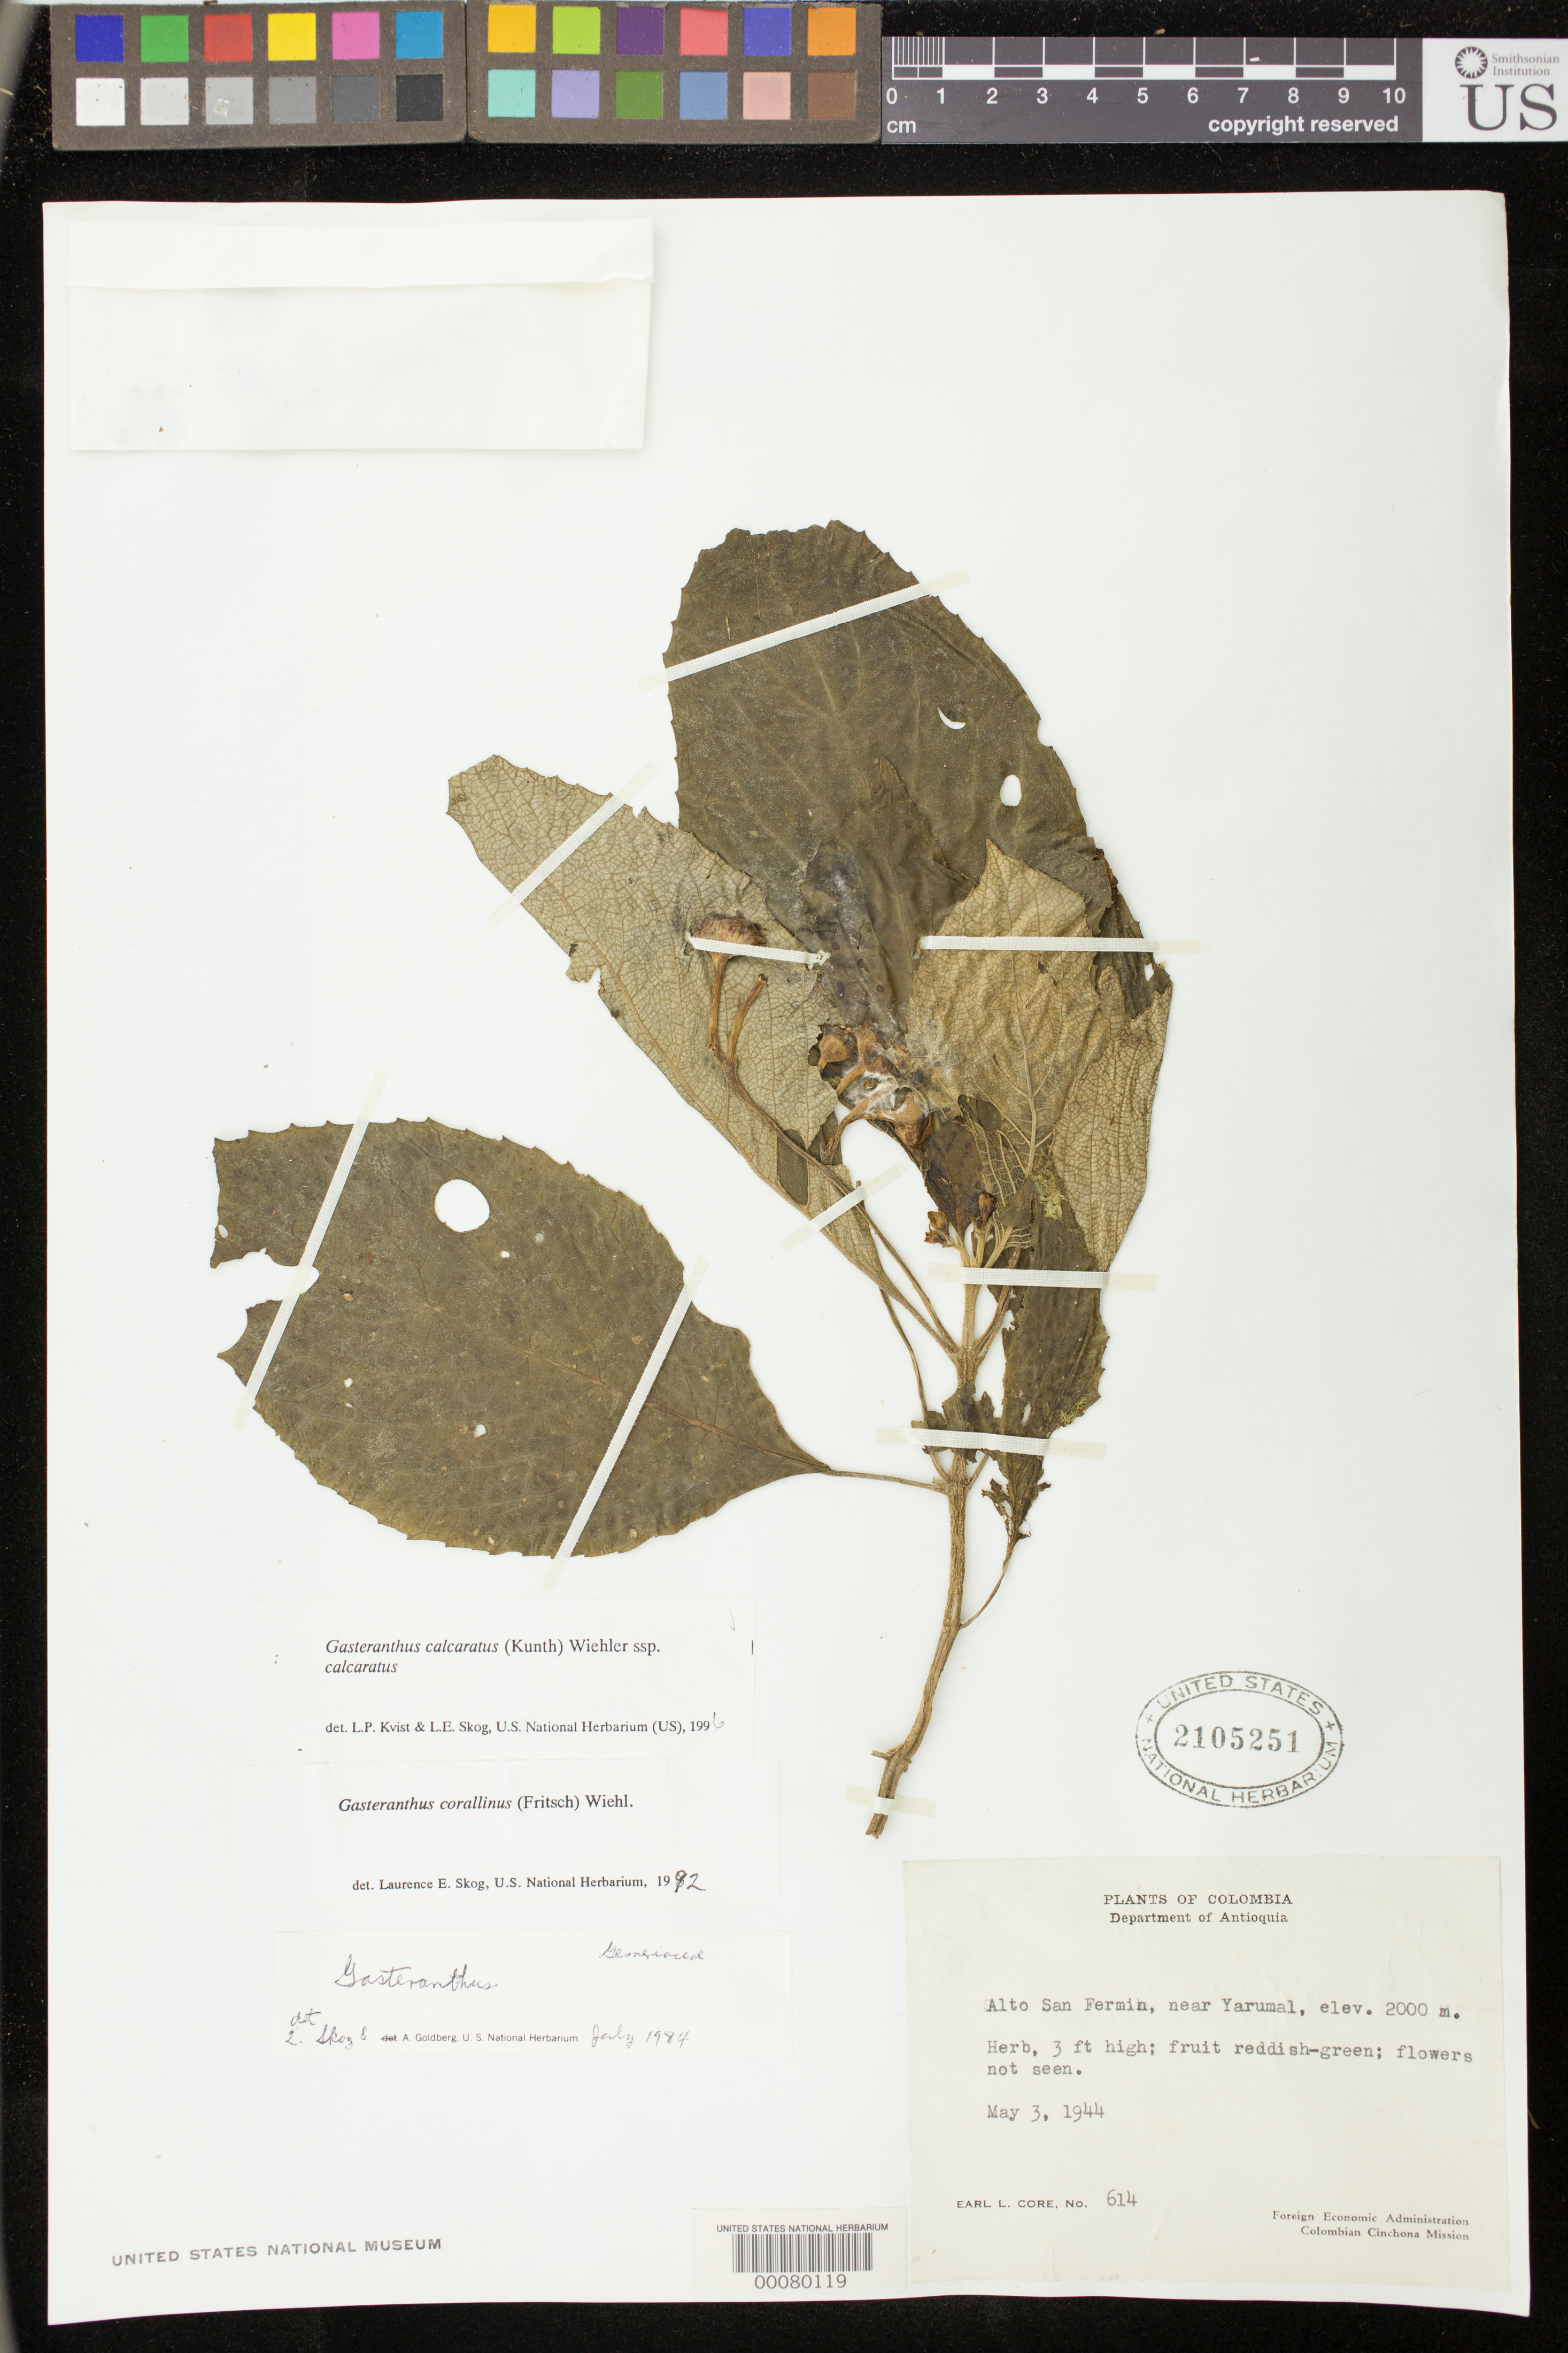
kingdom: Plantae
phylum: Tracheophyta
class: Magnoliopsida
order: Lamiales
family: Gesneriaceae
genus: Gasteranthus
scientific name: Gasteranthus calcaratus subsp. calcaratus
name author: (Kunth) Wiehler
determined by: Skog, Laurence E.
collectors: E. L. Core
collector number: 614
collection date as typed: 03 May 1944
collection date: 1944-05-03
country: Colombia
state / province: Antioquia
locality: Alto San Fermin, near Yarumal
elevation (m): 2000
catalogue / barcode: US 2105251